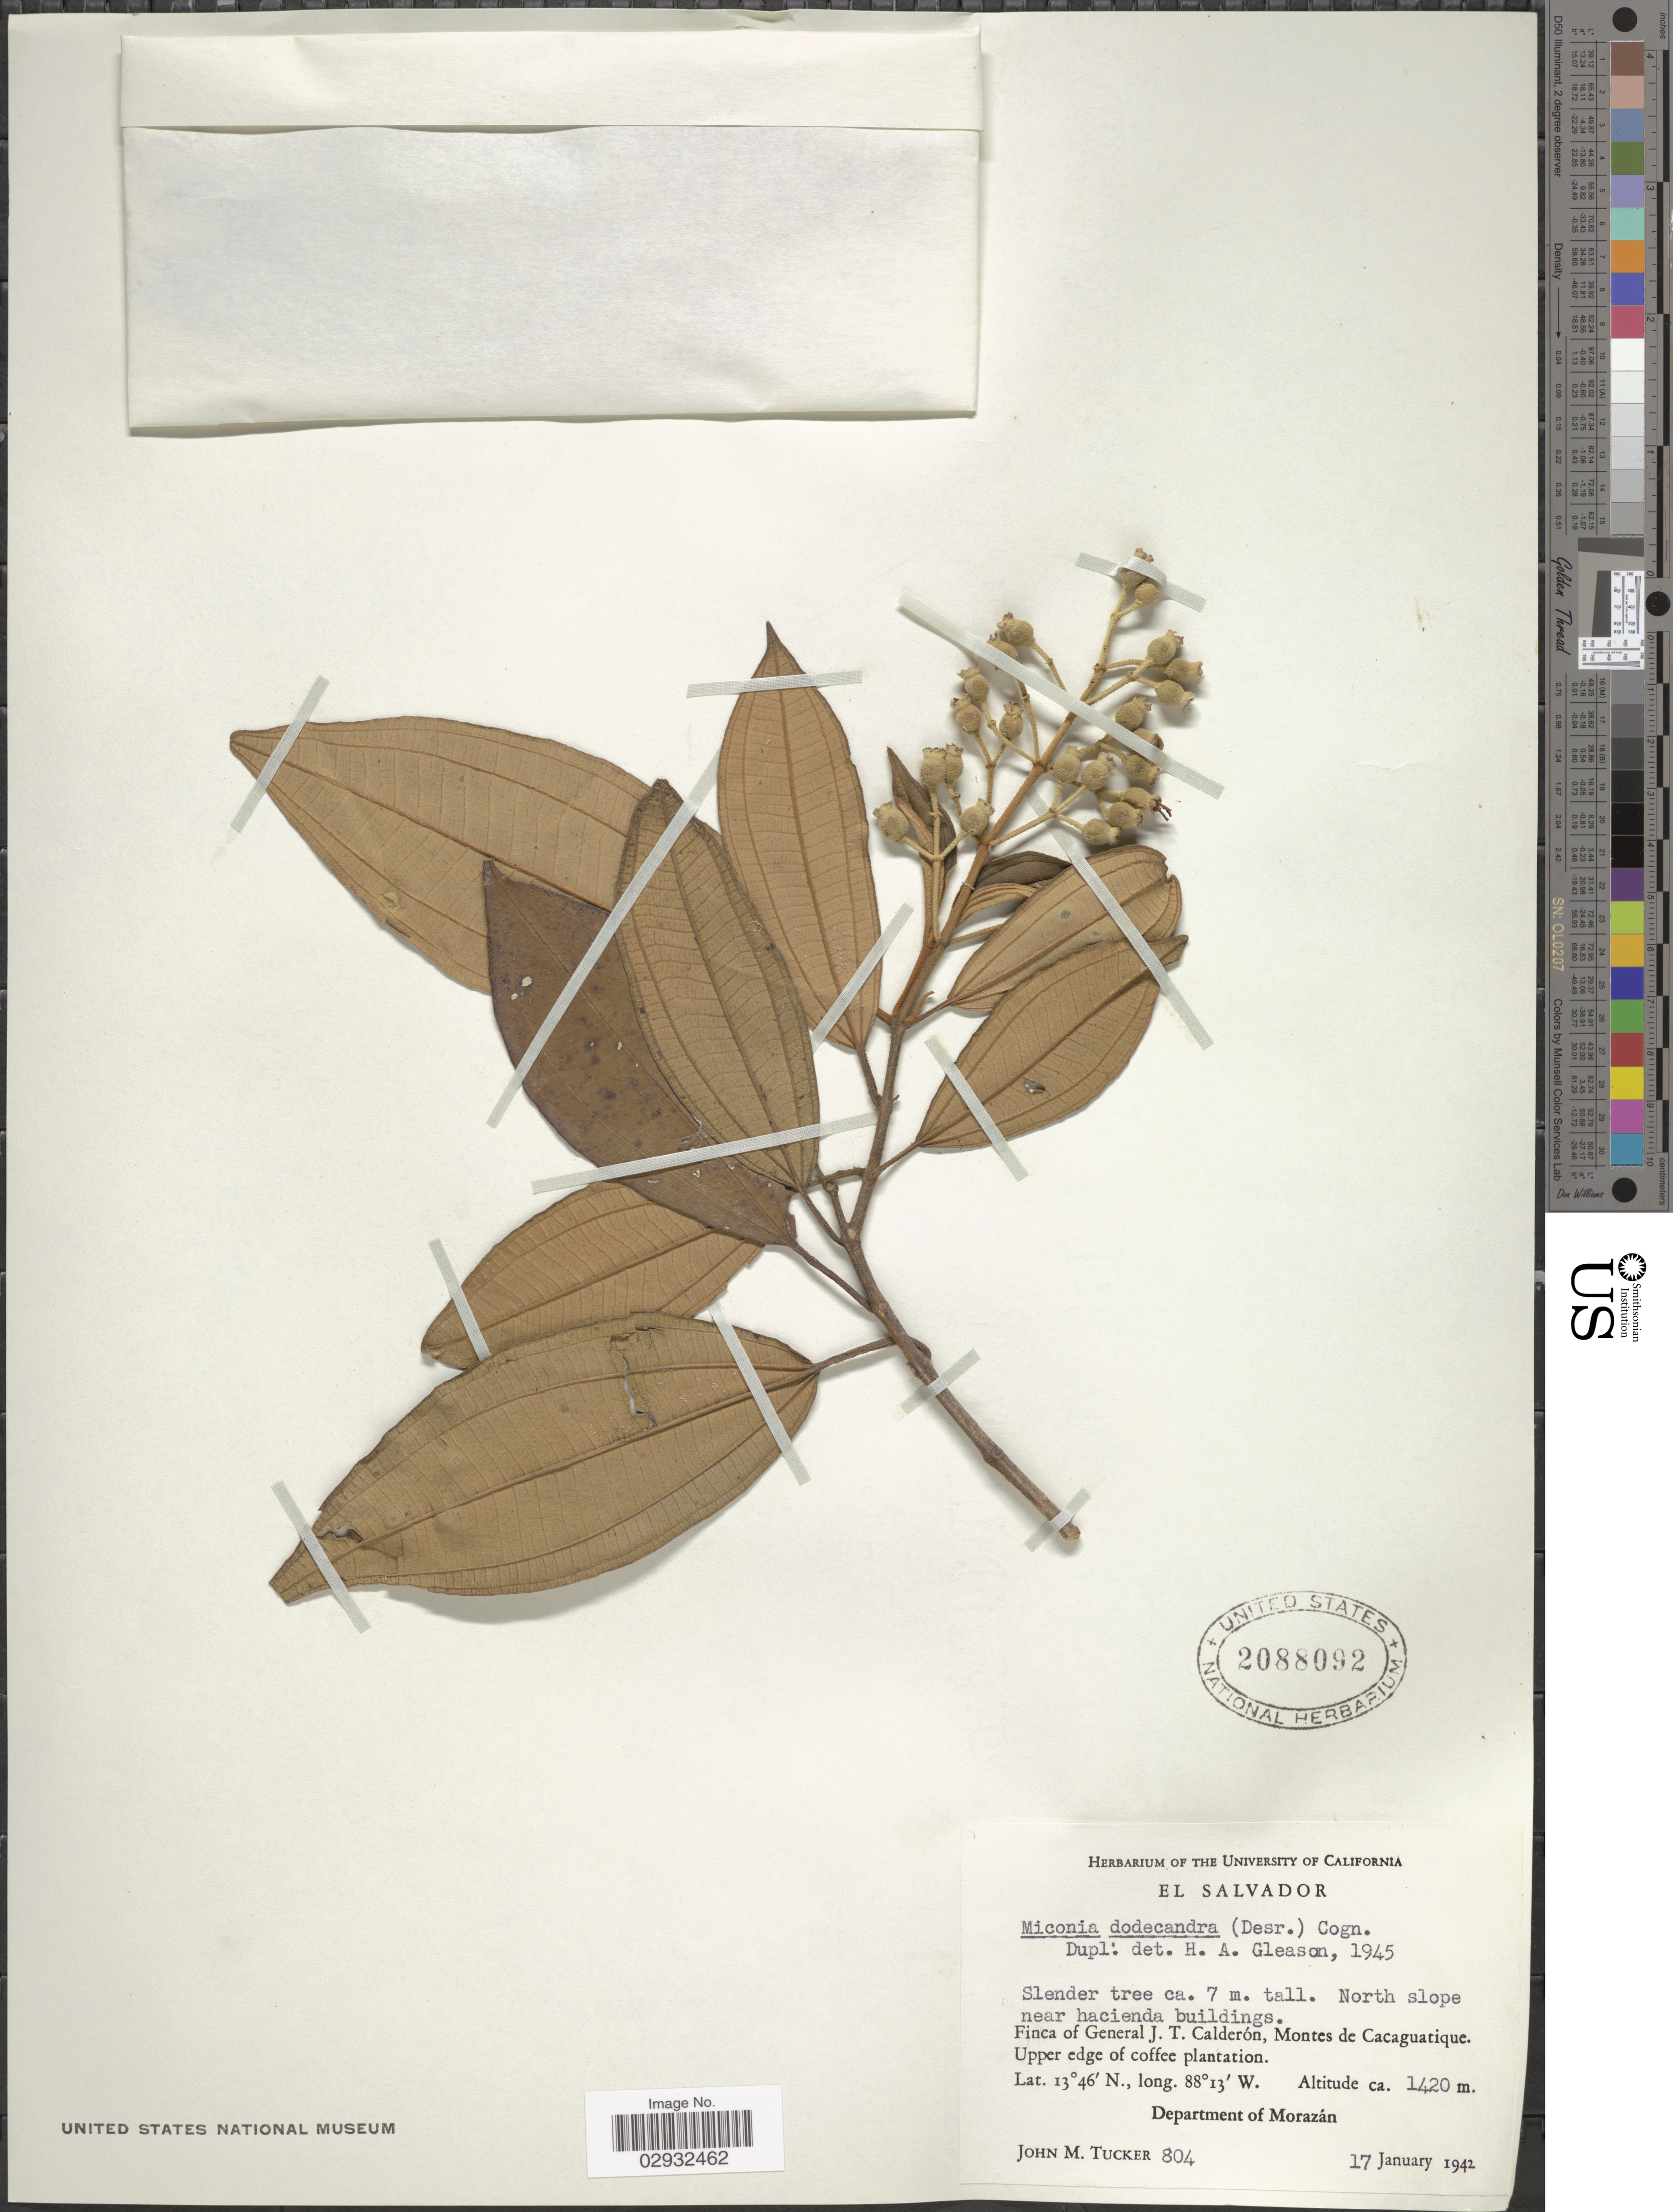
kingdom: Plantae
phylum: Tracheophyta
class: Magnoliopsida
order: Myrtales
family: Melastomataceae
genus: Miconia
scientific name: Miconia dodecandra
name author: Cogn.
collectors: J. M. Tucker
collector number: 804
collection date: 1942-01-17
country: El Salvador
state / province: Morazan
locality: Finca of General J.T. Calderón, Montes de Cacaguatique. Upper edge of coffee plantation. Department of Morazán. North slope near hacienda buildings.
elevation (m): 1420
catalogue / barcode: US 2088092